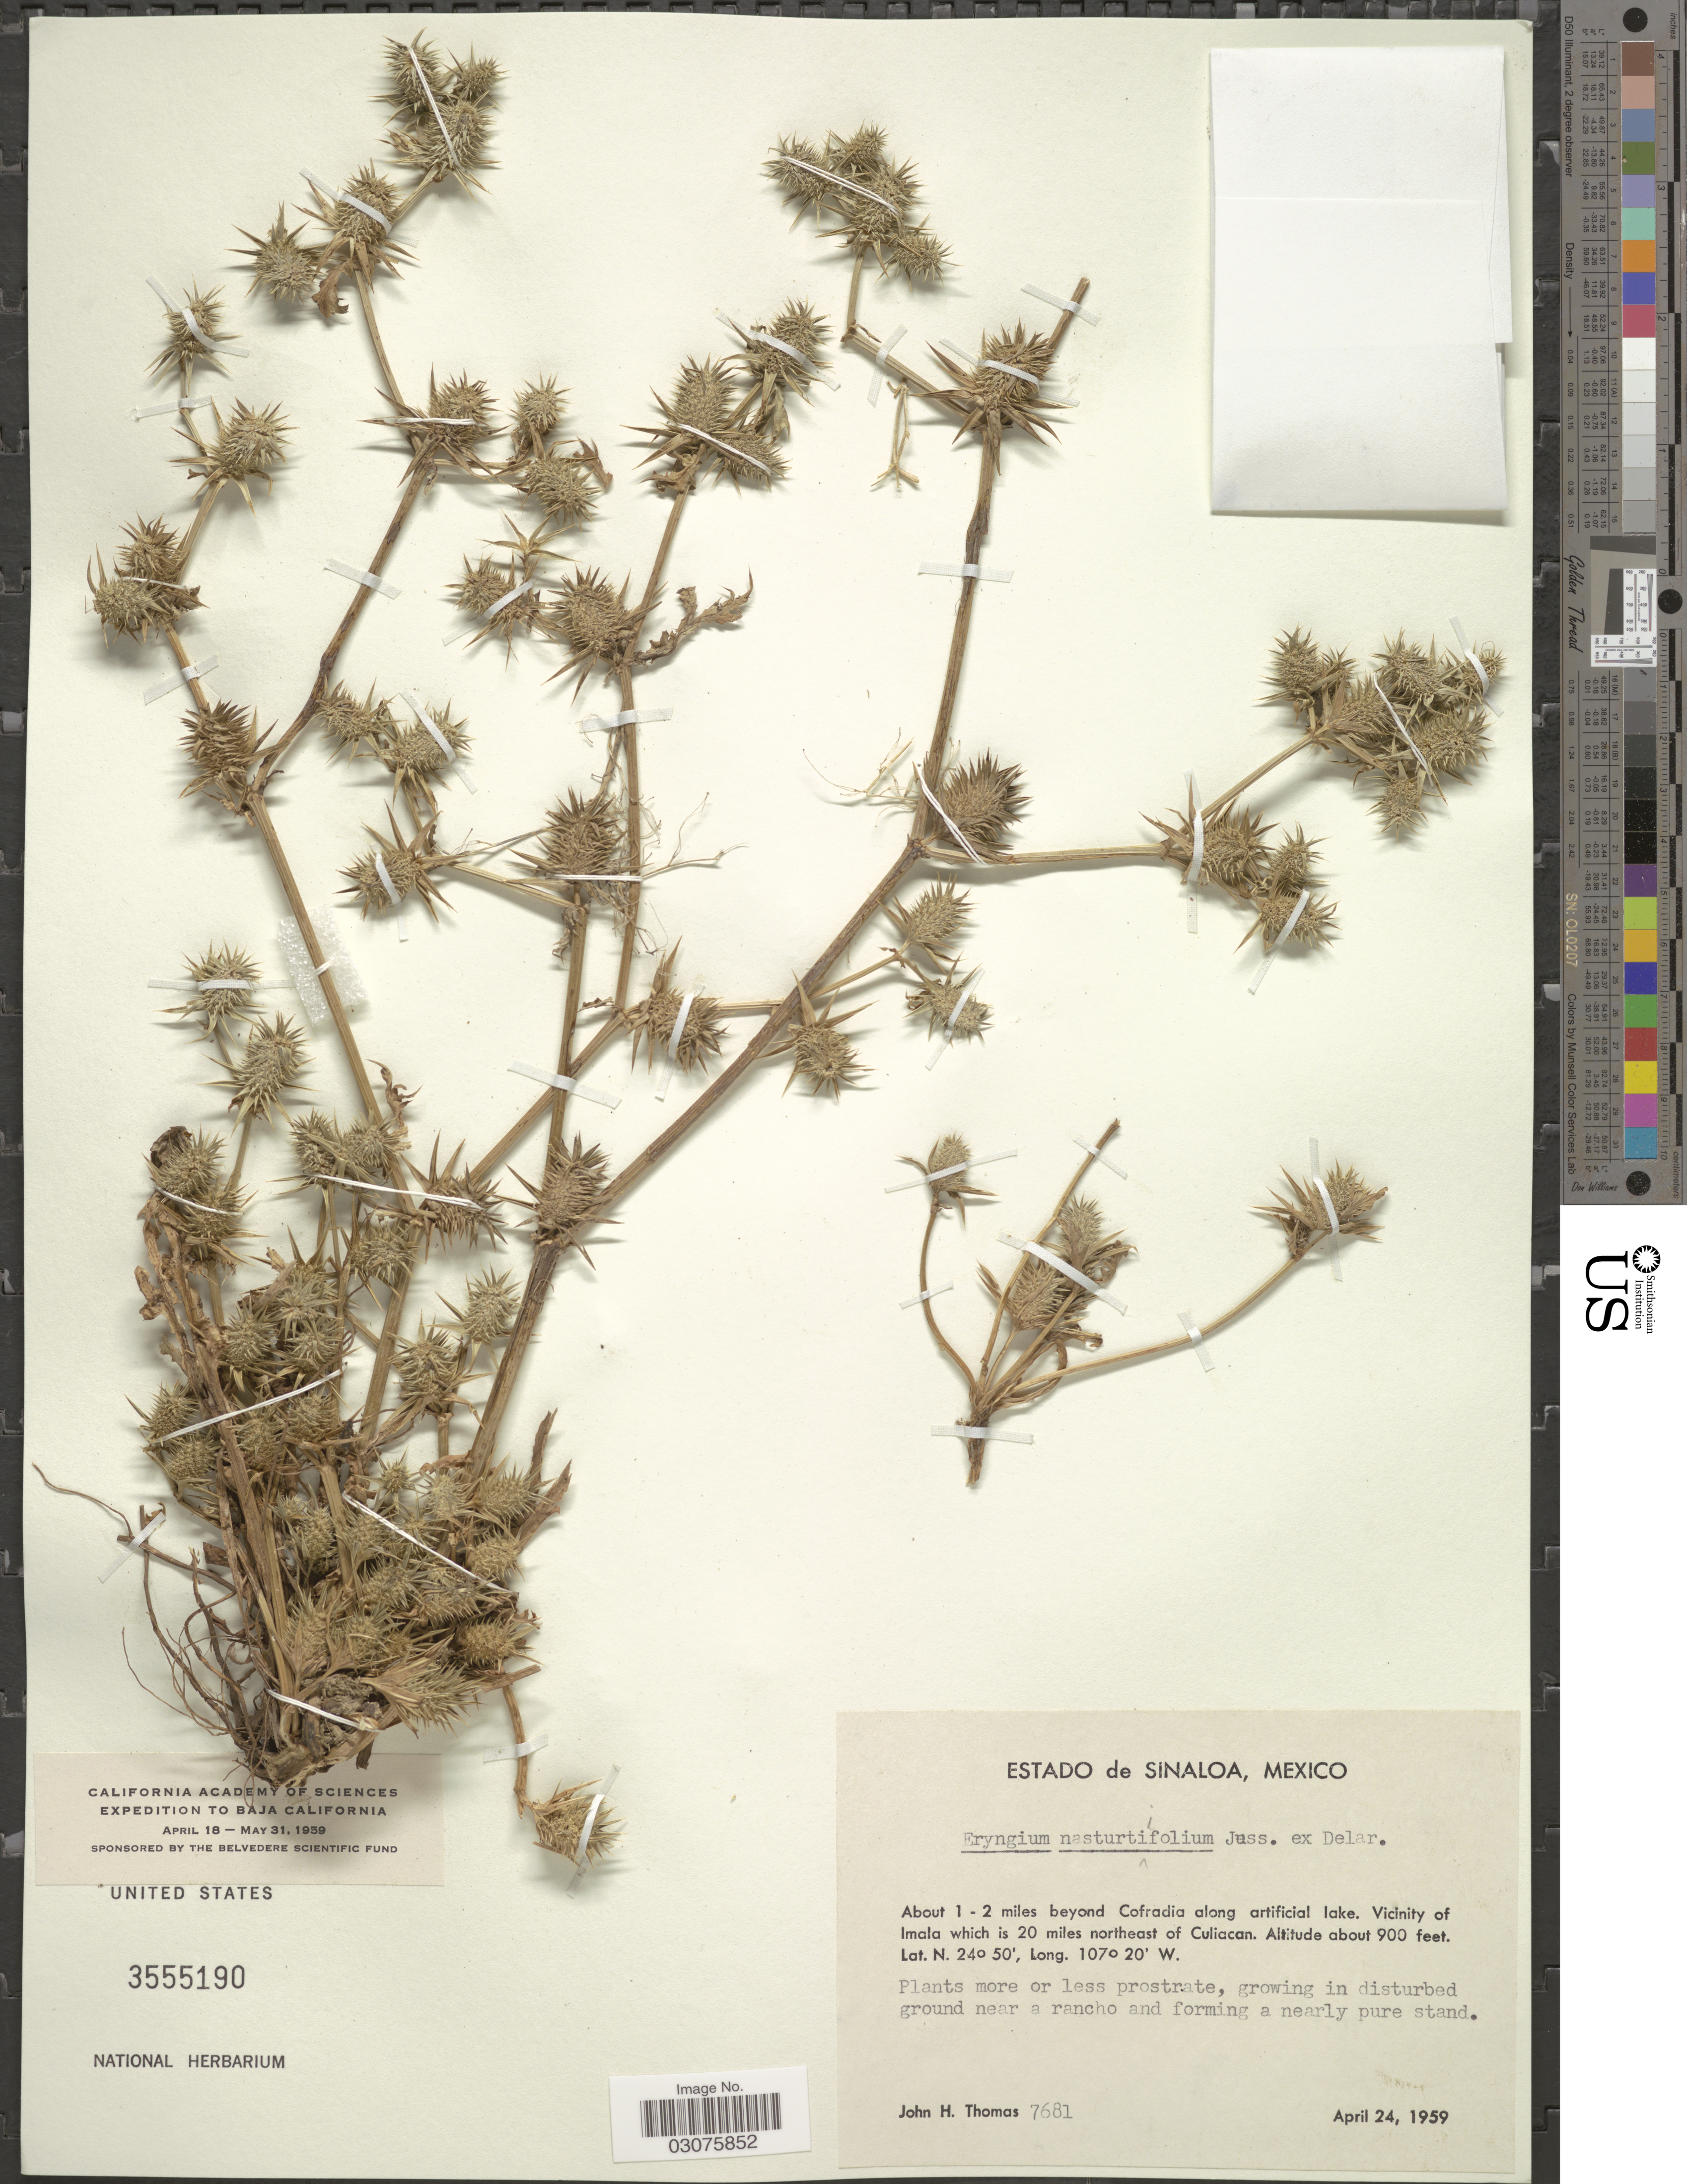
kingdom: Plantae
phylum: Tracheophyta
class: Magnoliopsida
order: Apiales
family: Apiaceae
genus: Eryngium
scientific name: Eryngium nasturtiifolium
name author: Juss. ex F. Delaroche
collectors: J. H. Thomas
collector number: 7681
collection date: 1959-04-24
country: Mexico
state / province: Sinaloa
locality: Estado de Sinaloa. About 1-2 miles beyond Cofradia along artificial lake. Vicinity of Imala which is 20 miles northeast of Culiacan.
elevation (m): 274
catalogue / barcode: US 3555190